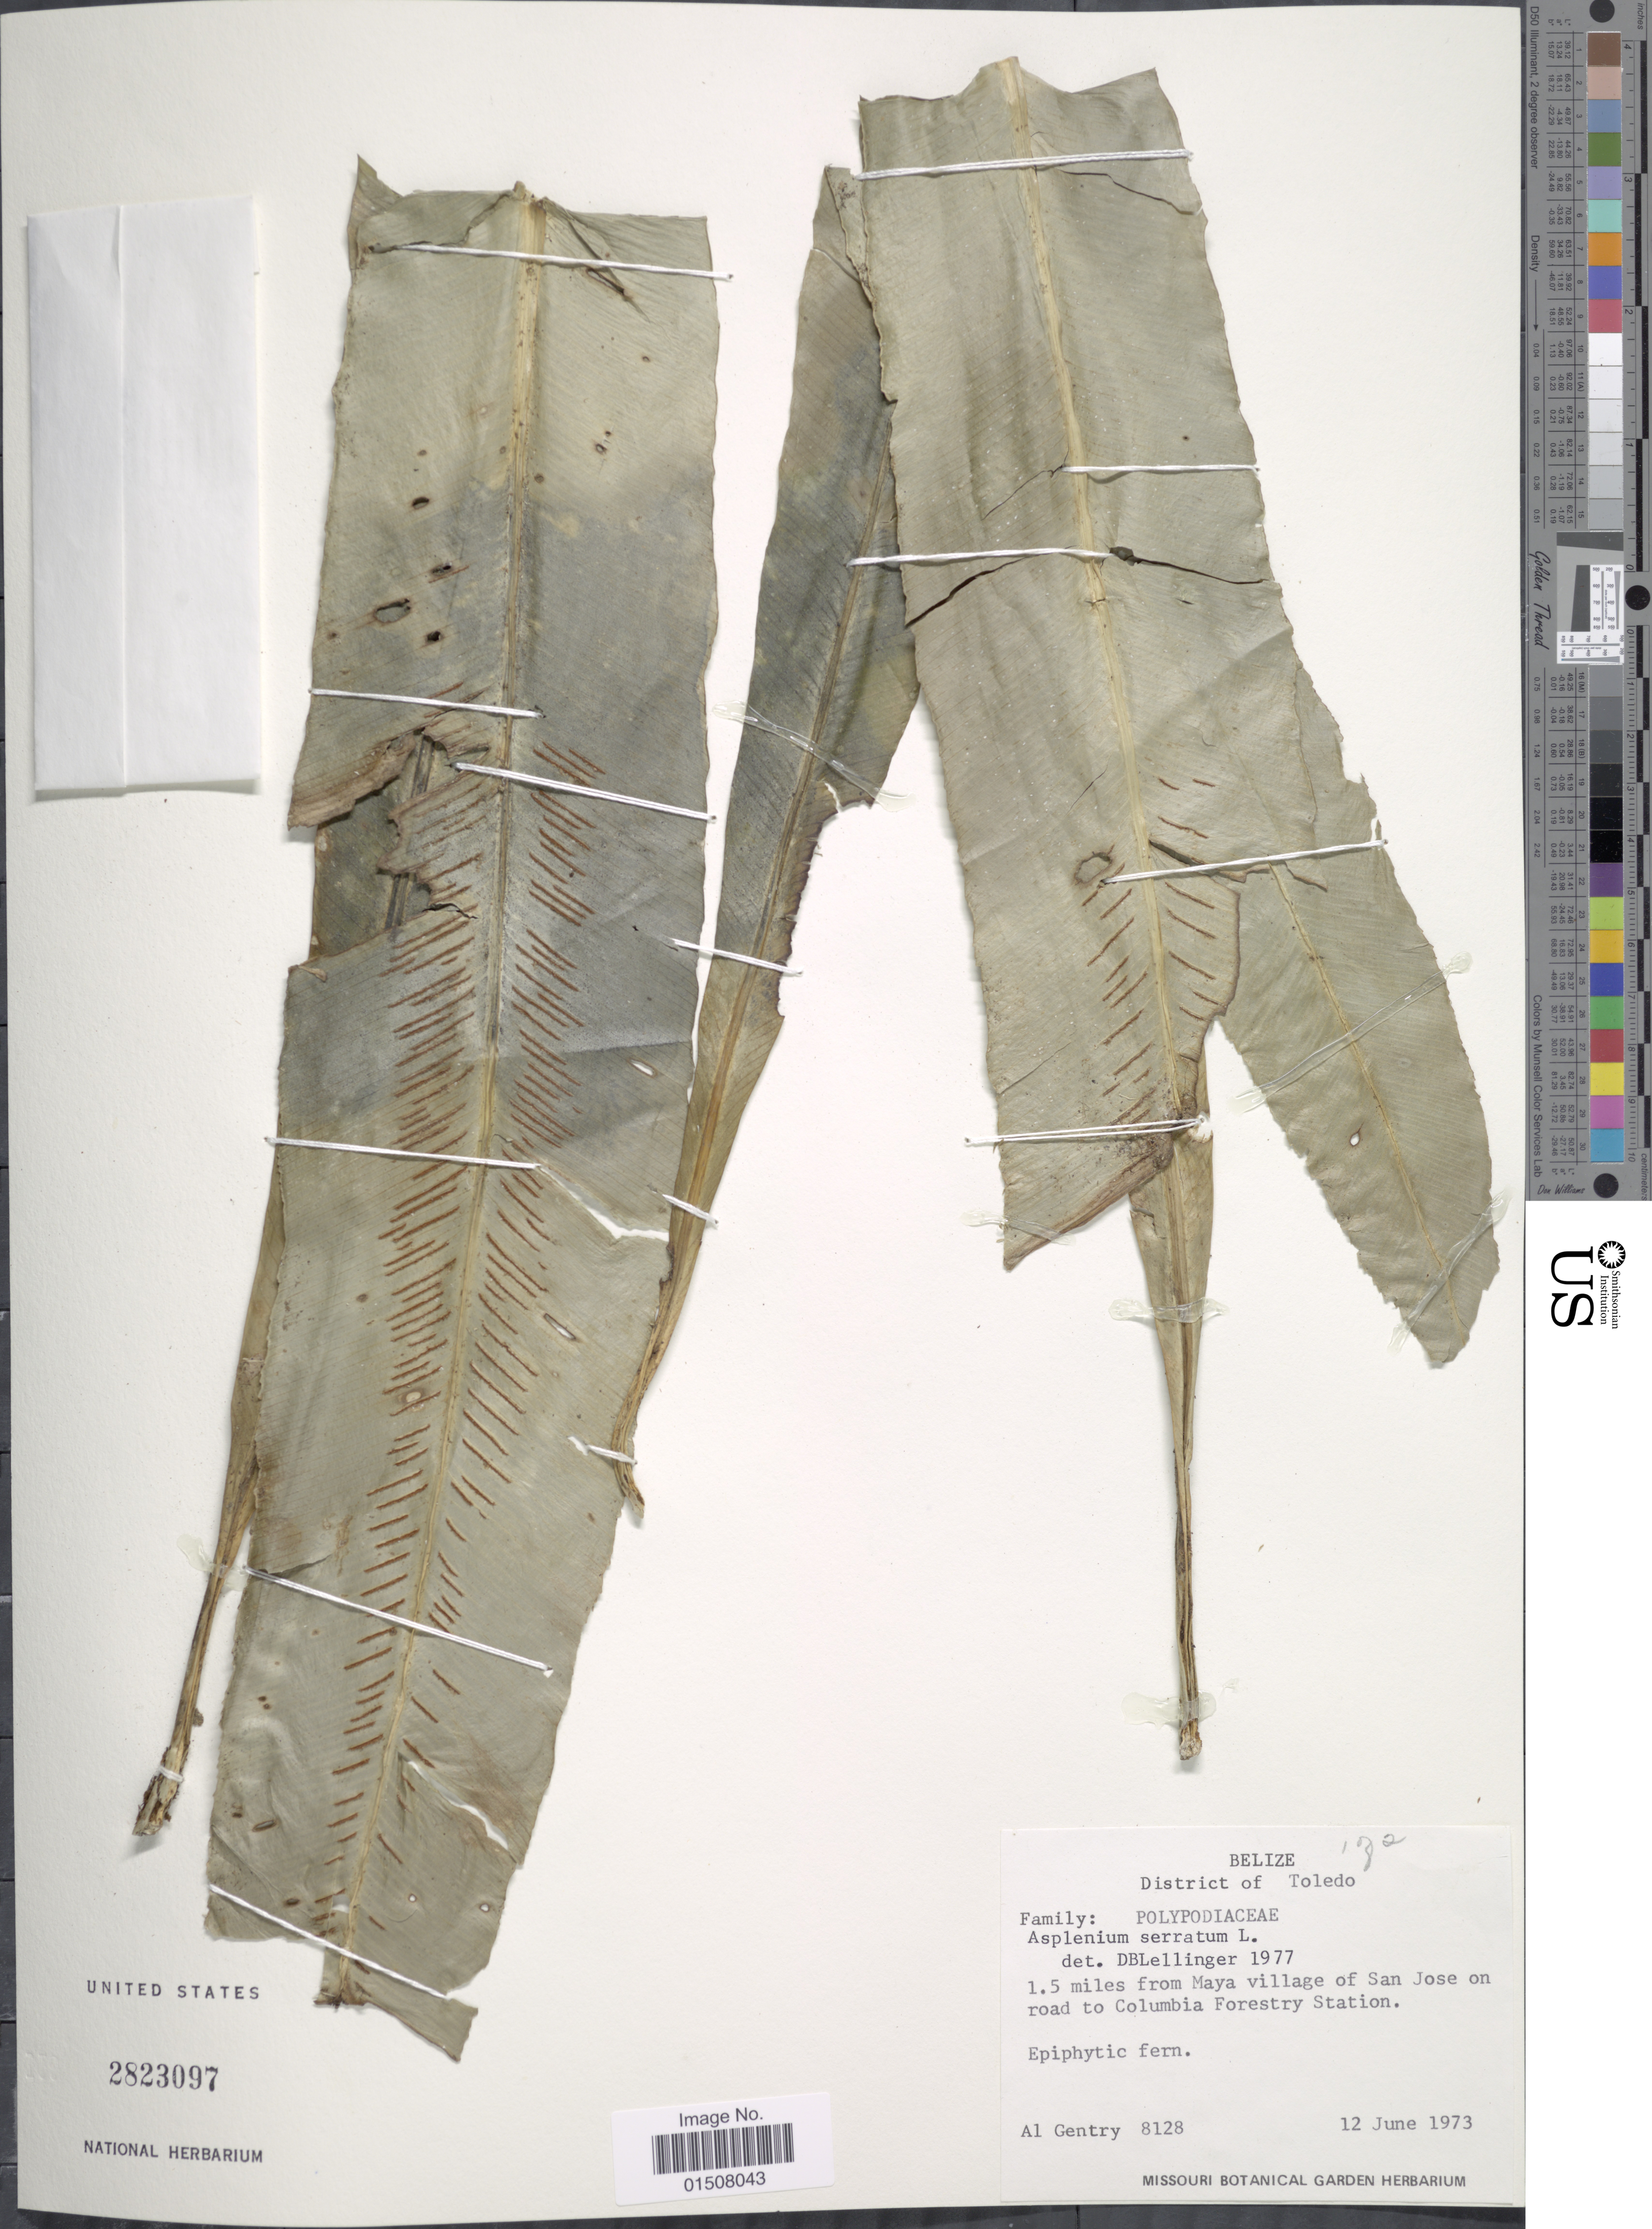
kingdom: Plantae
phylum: Tracheophyta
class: Polypodiopsida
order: Polypodiales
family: Aspleniaceae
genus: Asplenium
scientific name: Asplenium serratum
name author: L.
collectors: A. H. Gentry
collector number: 8128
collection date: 1973-06-12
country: Belize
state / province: Toledo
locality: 1.5 miles from Maya village of San Jose on road to Columbia Forestry Station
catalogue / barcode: US 2823097